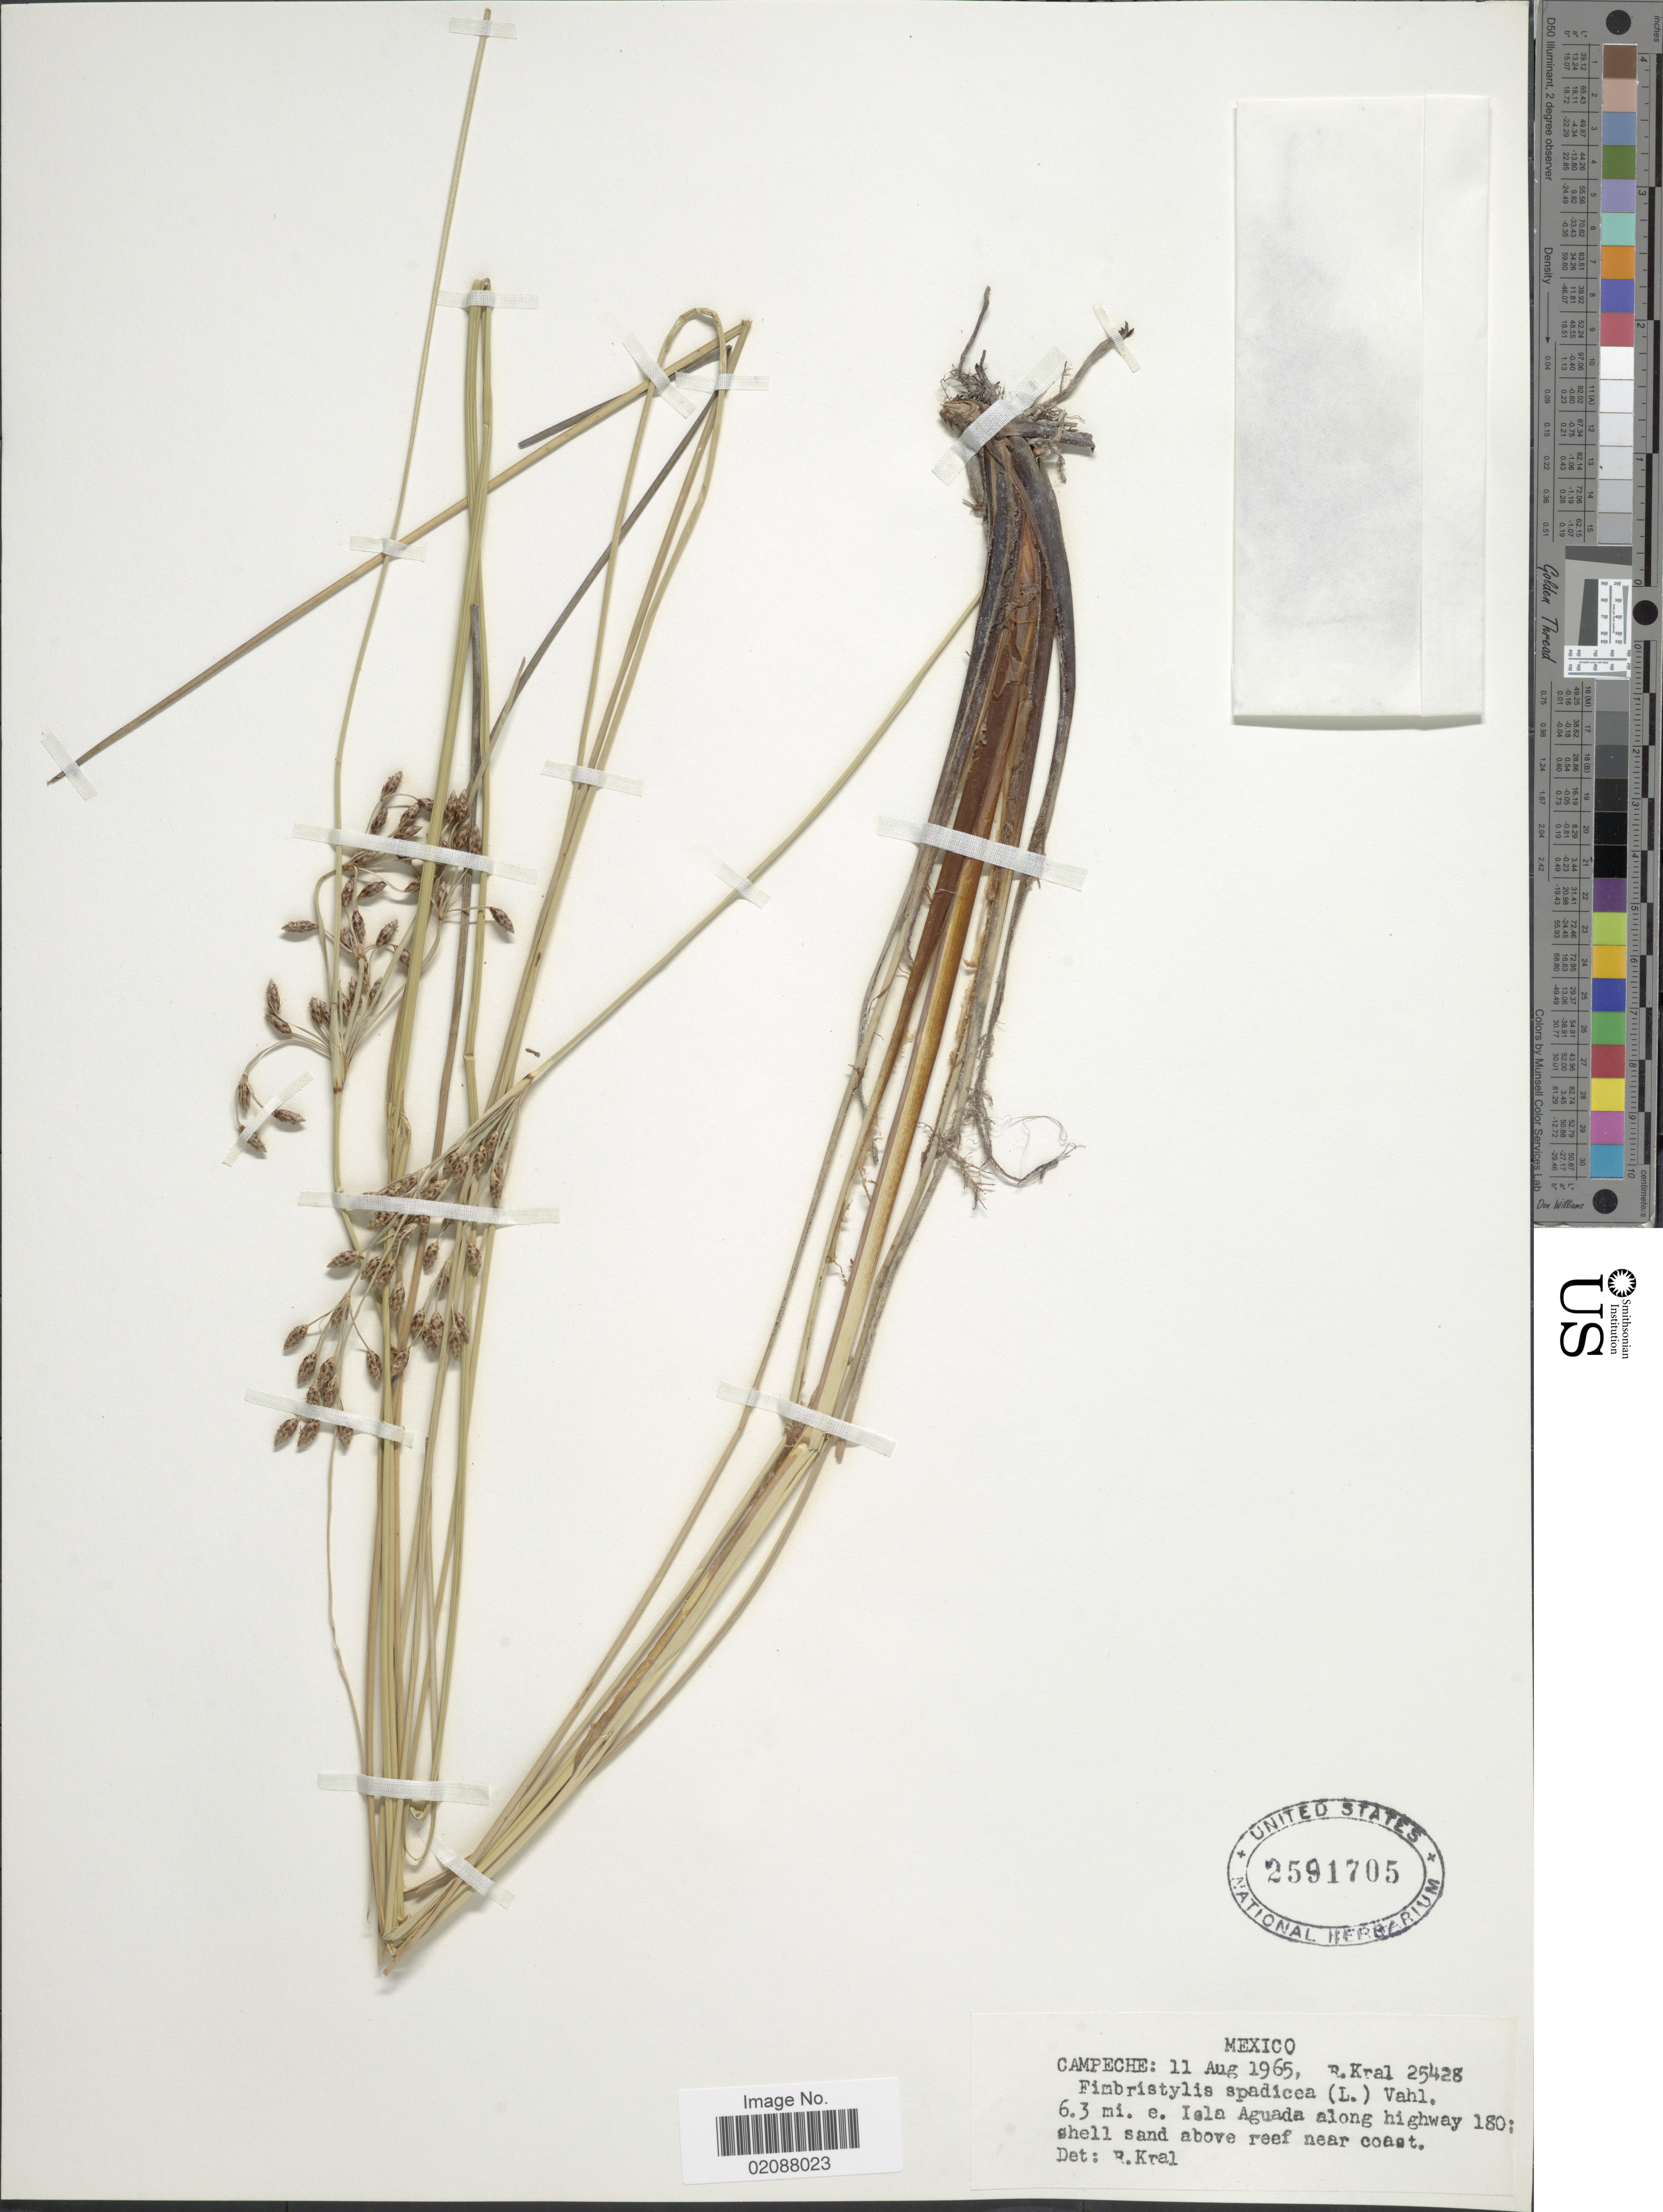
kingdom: Plantae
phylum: Tracheophyta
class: Liliopsida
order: Poales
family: Cyperaceae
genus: Fimbristylis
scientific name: Fimbristylis spadicea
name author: (L.) Vahl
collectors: R. Kral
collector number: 25428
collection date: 1965-08-11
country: Mexico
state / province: Campeche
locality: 6.3 mi. e. Isla Aguada along highway 180, shell sand above reed near coast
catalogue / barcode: US 2591705